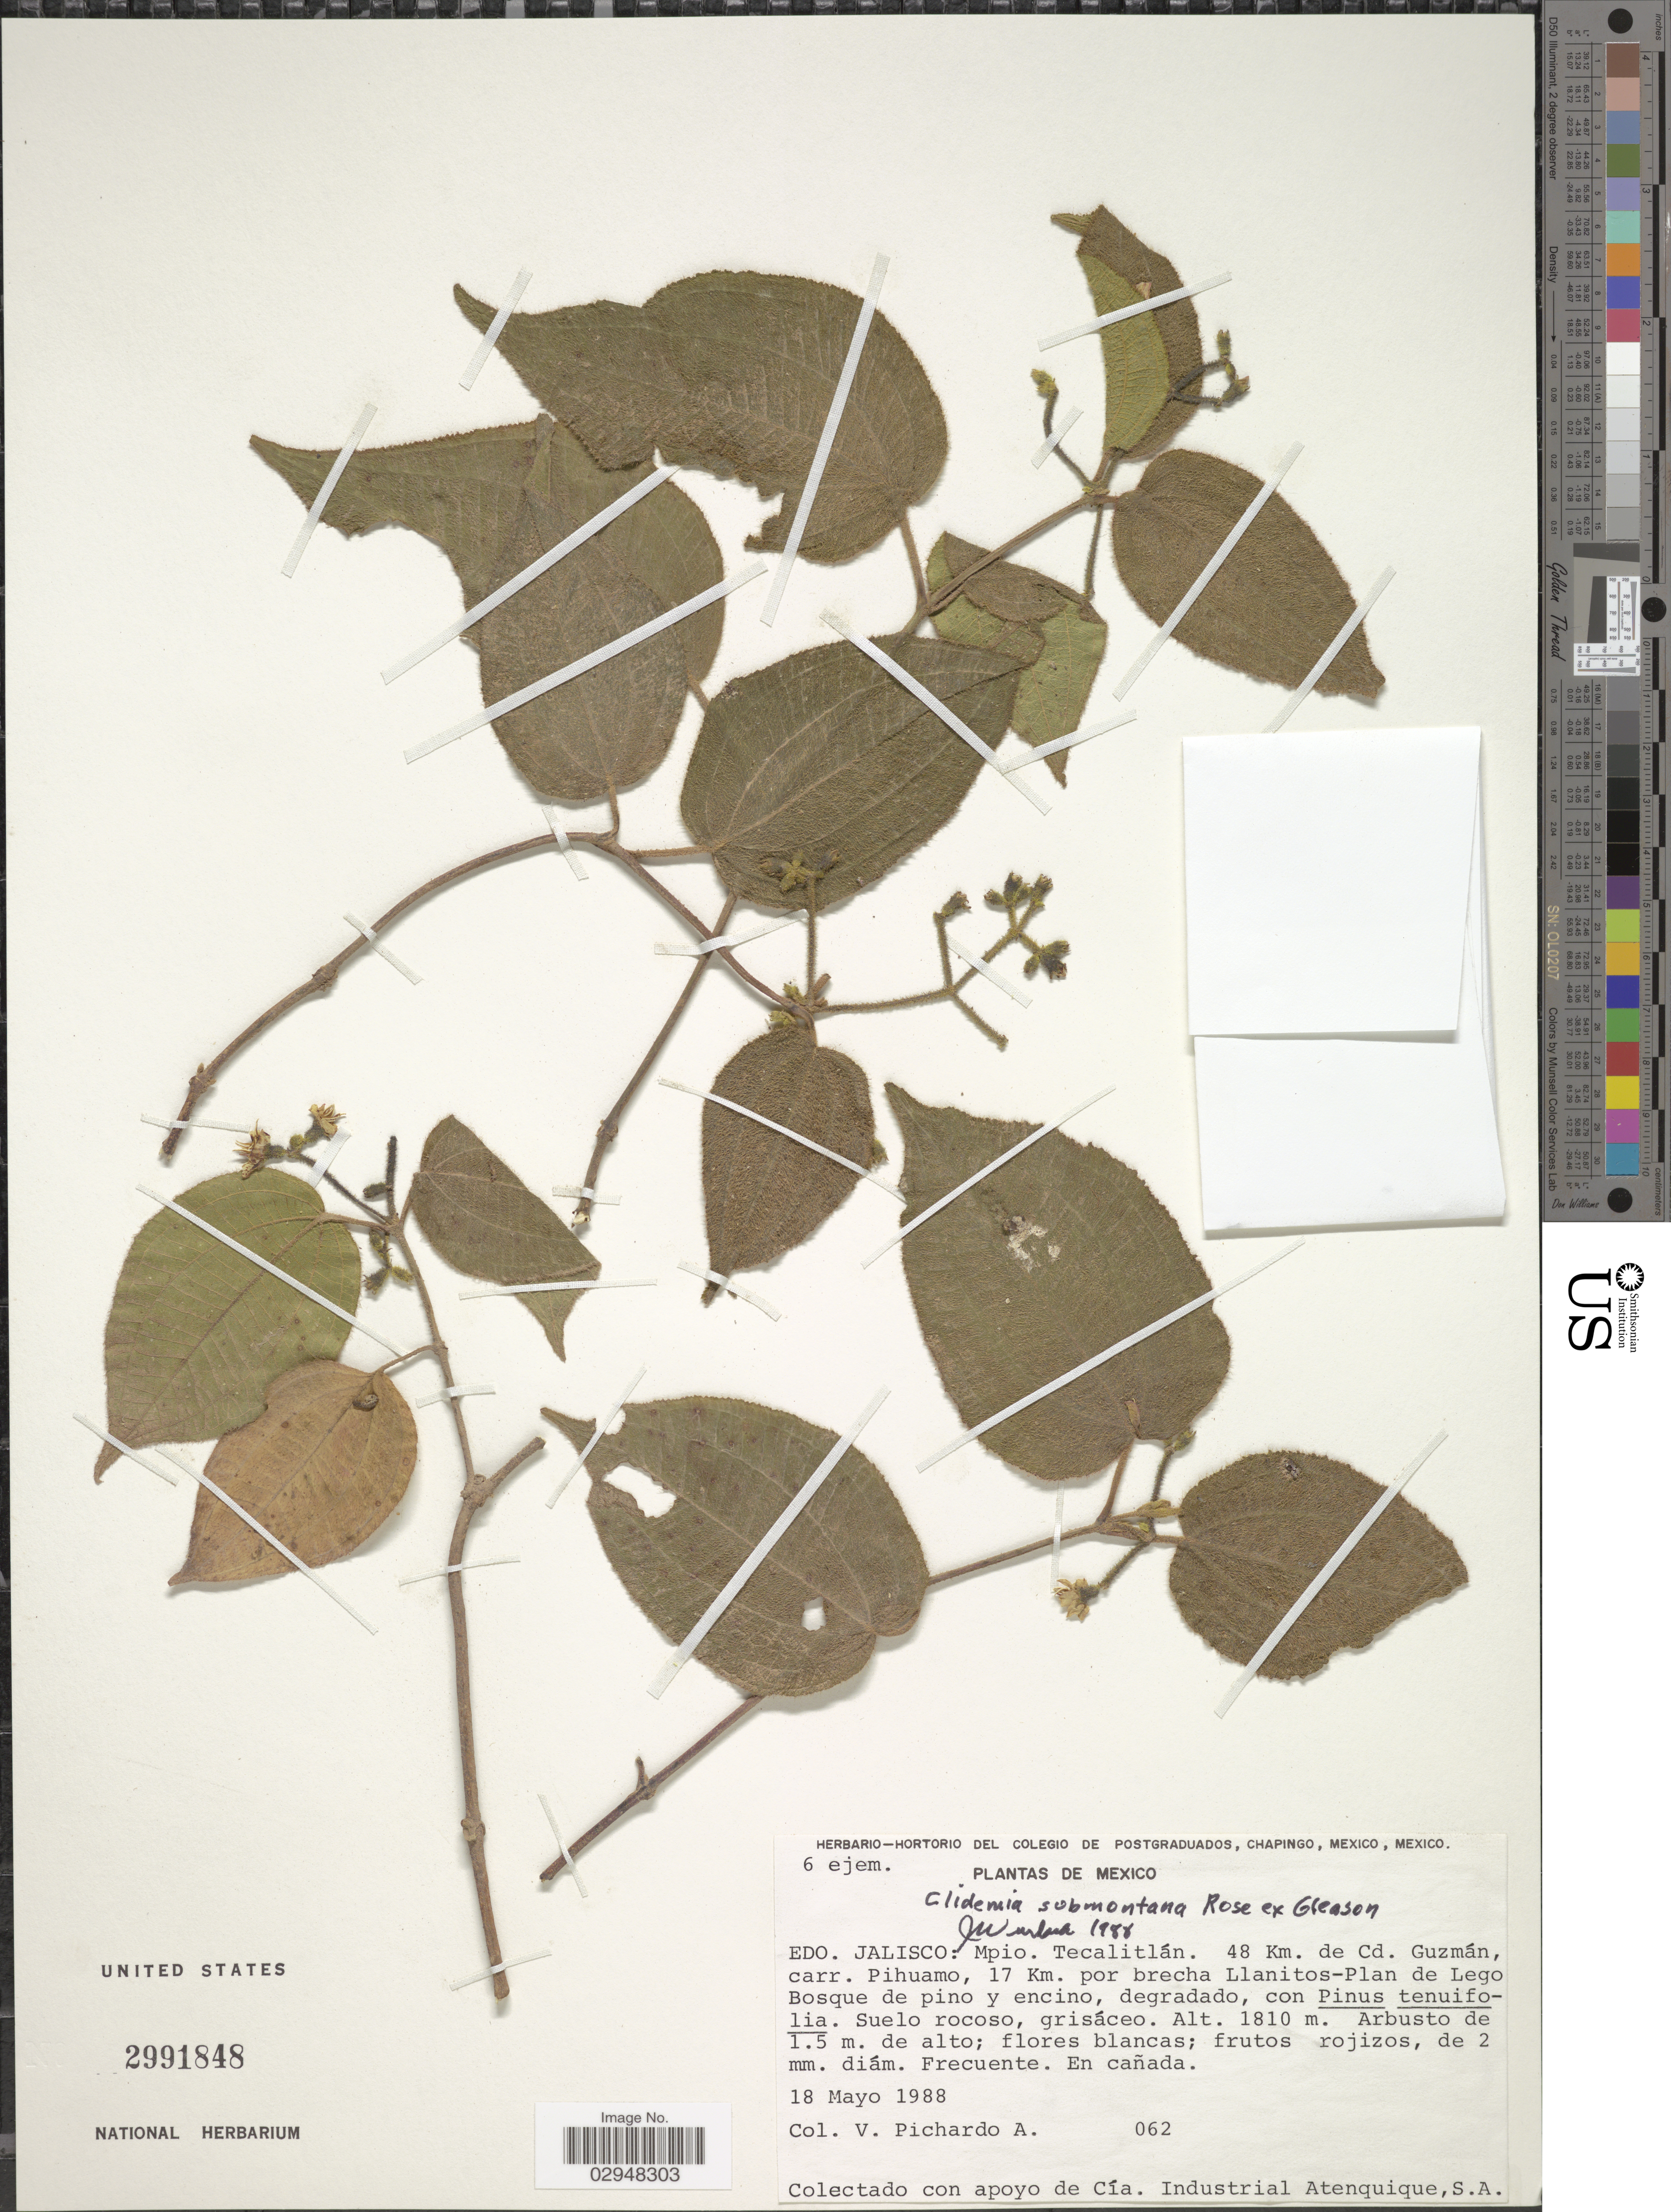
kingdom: Plantae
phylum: Tracheophyta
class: Magnoliopsida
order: Myrtales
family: Melastomataceae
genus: Clidemia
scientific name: Clidemia submontana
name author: Rose ex Gleason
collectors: V. Pichardo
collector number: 062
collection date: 1988-05-18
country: Mexico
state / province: Jalisco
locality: Mpio. Tecatitlán, 48 Km. de Cd. Guzmán, carr. Pihuamo, 17 Km. por brecha Llanitos-Plan de Lego.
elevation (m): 1810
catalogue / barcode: US 2991848